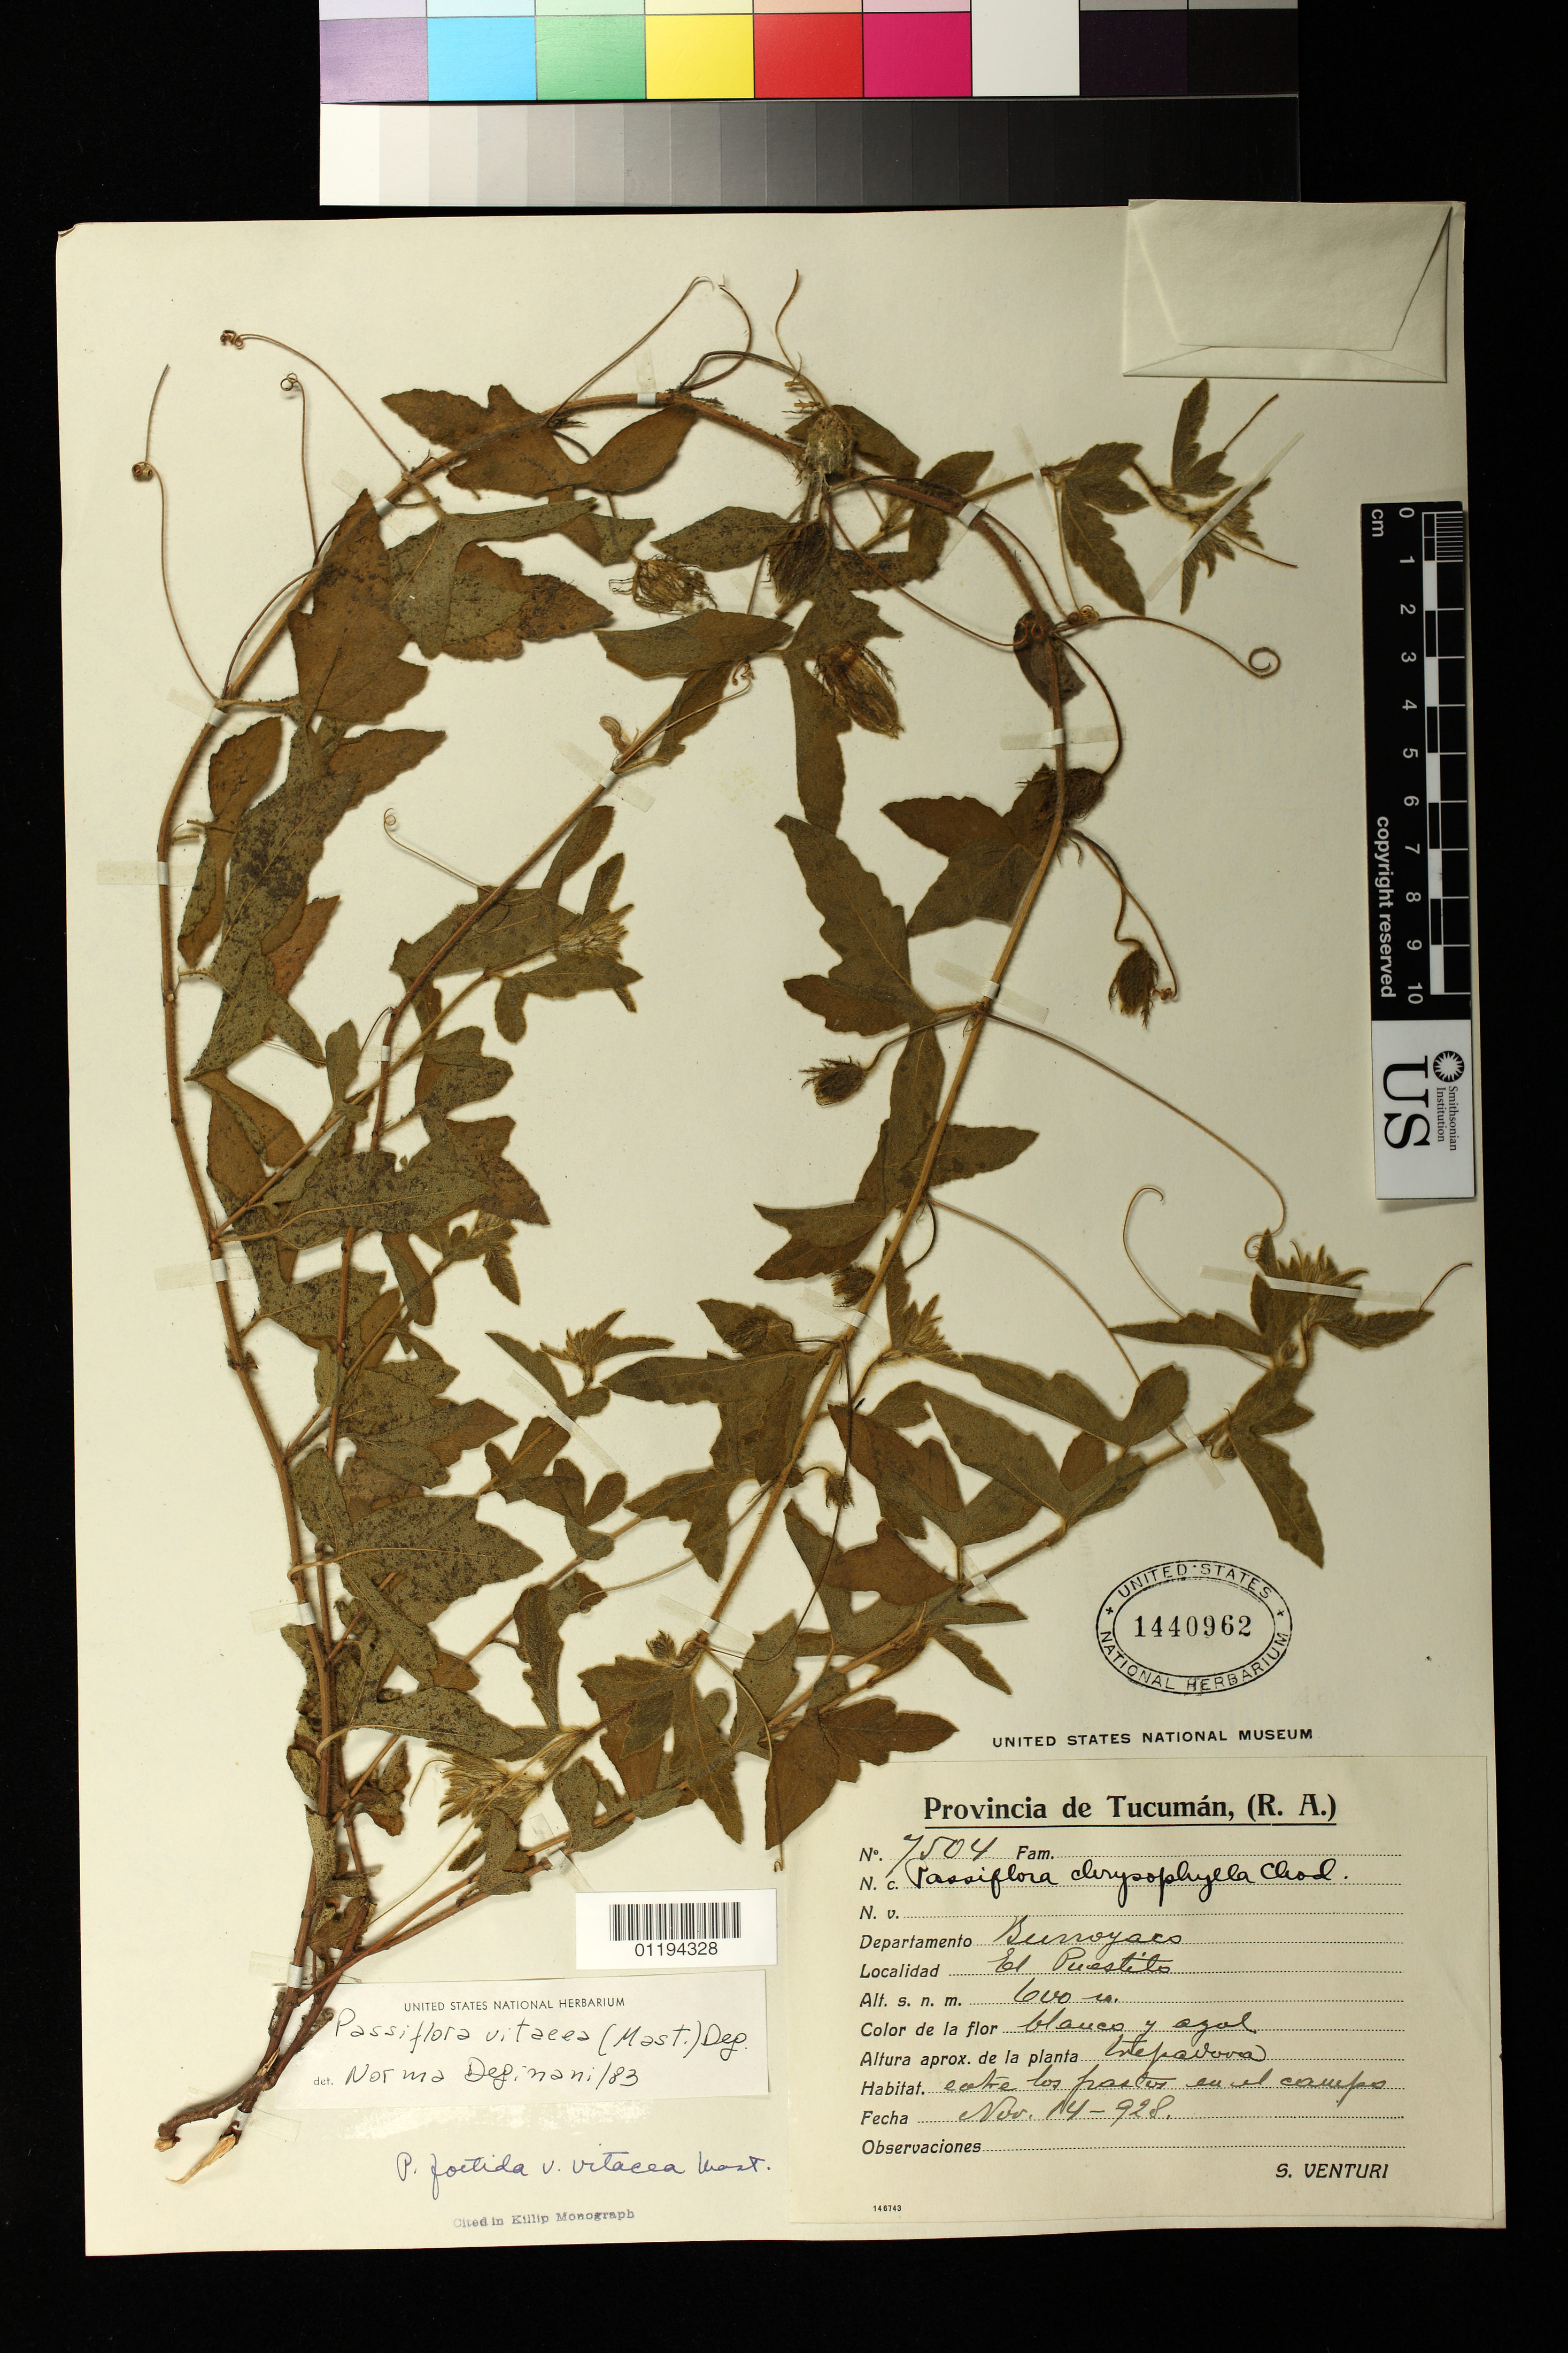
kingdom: Plantae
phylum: Tracheophyta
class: Magnoliopsida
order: Malpighiales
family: Passifloraceae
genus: Passiflora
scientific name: Passiflora chrysophylla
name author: Chodat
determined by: Svoboda, H. T.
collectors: S. Venturi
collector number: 7504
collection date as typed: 14 Nov 1928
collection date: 1928-11-14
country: Argentina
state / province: Tucumán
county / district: Burruyacú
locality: El Puestito, Departamento de Burruyacú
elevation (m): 600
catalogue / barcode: US 1440962